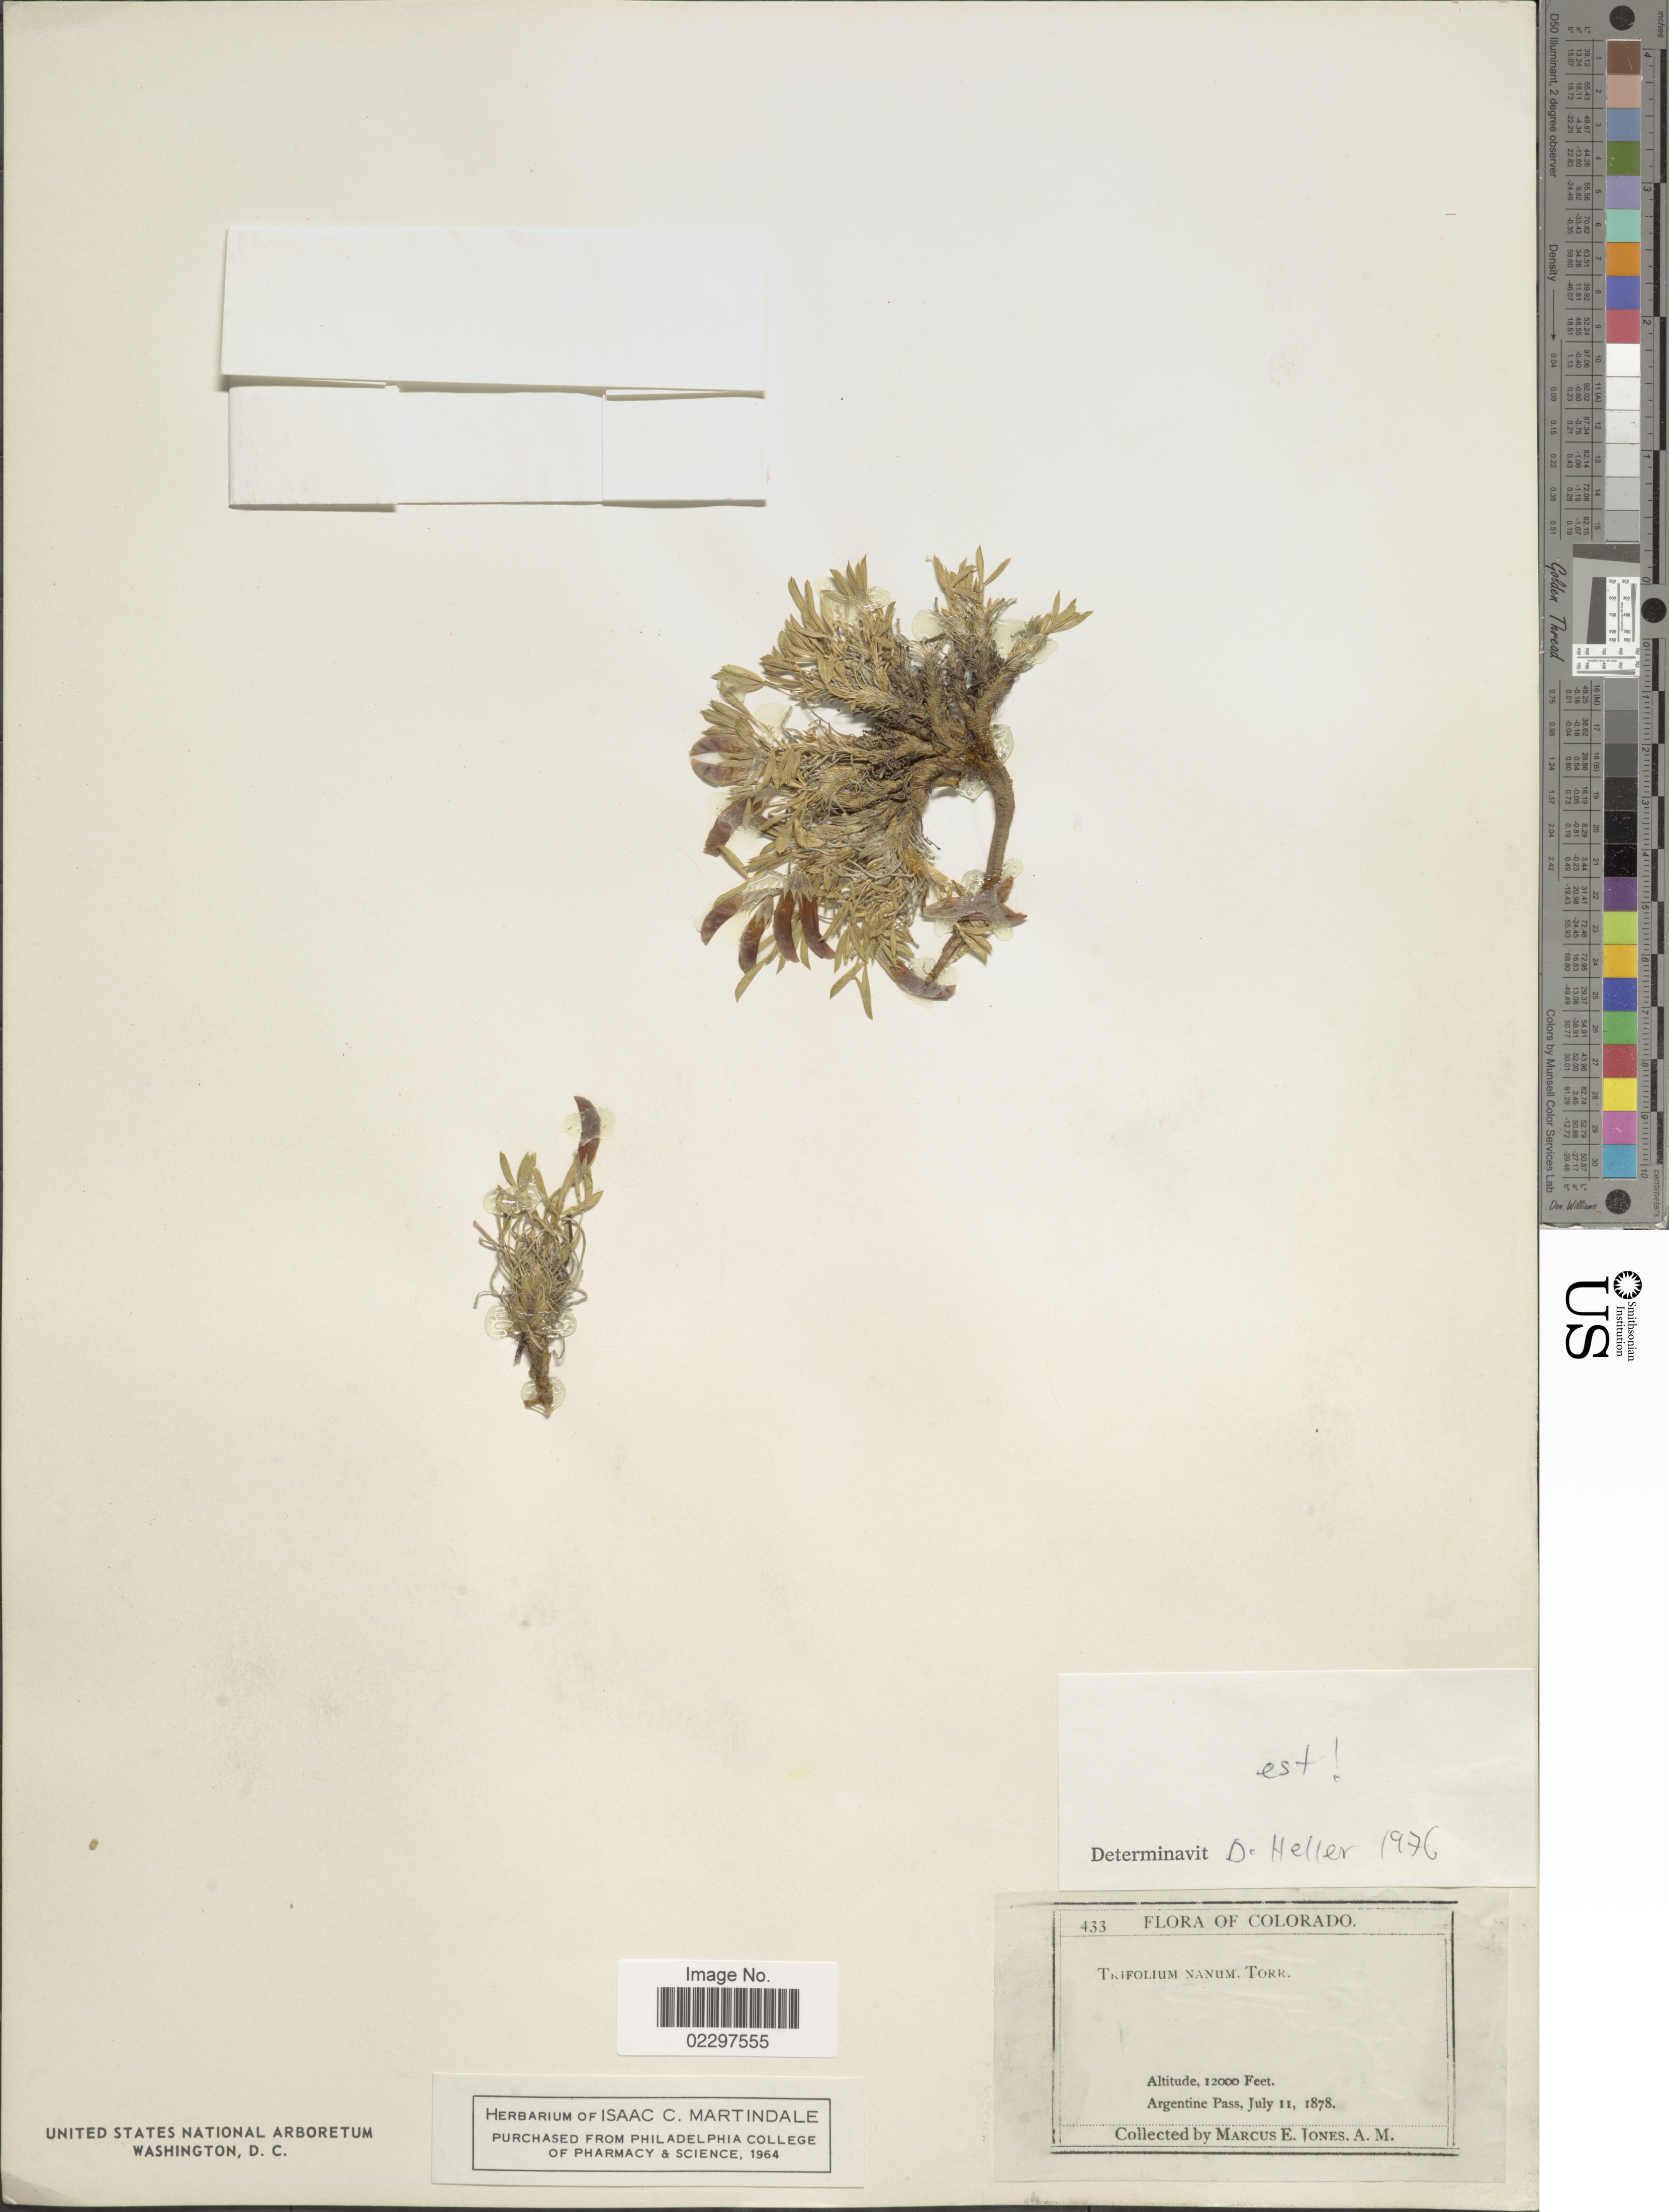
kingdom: Plantae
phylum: Tracheophyta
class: Magnoliopsida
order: Fabales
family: Fabaceae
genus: Trifolium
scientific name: Trifolium nanum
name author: Torr.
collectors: M. E. Jones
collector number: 433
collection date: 1878-07-11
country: United States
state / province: Colorado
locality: Argentine Pass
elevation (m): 3658